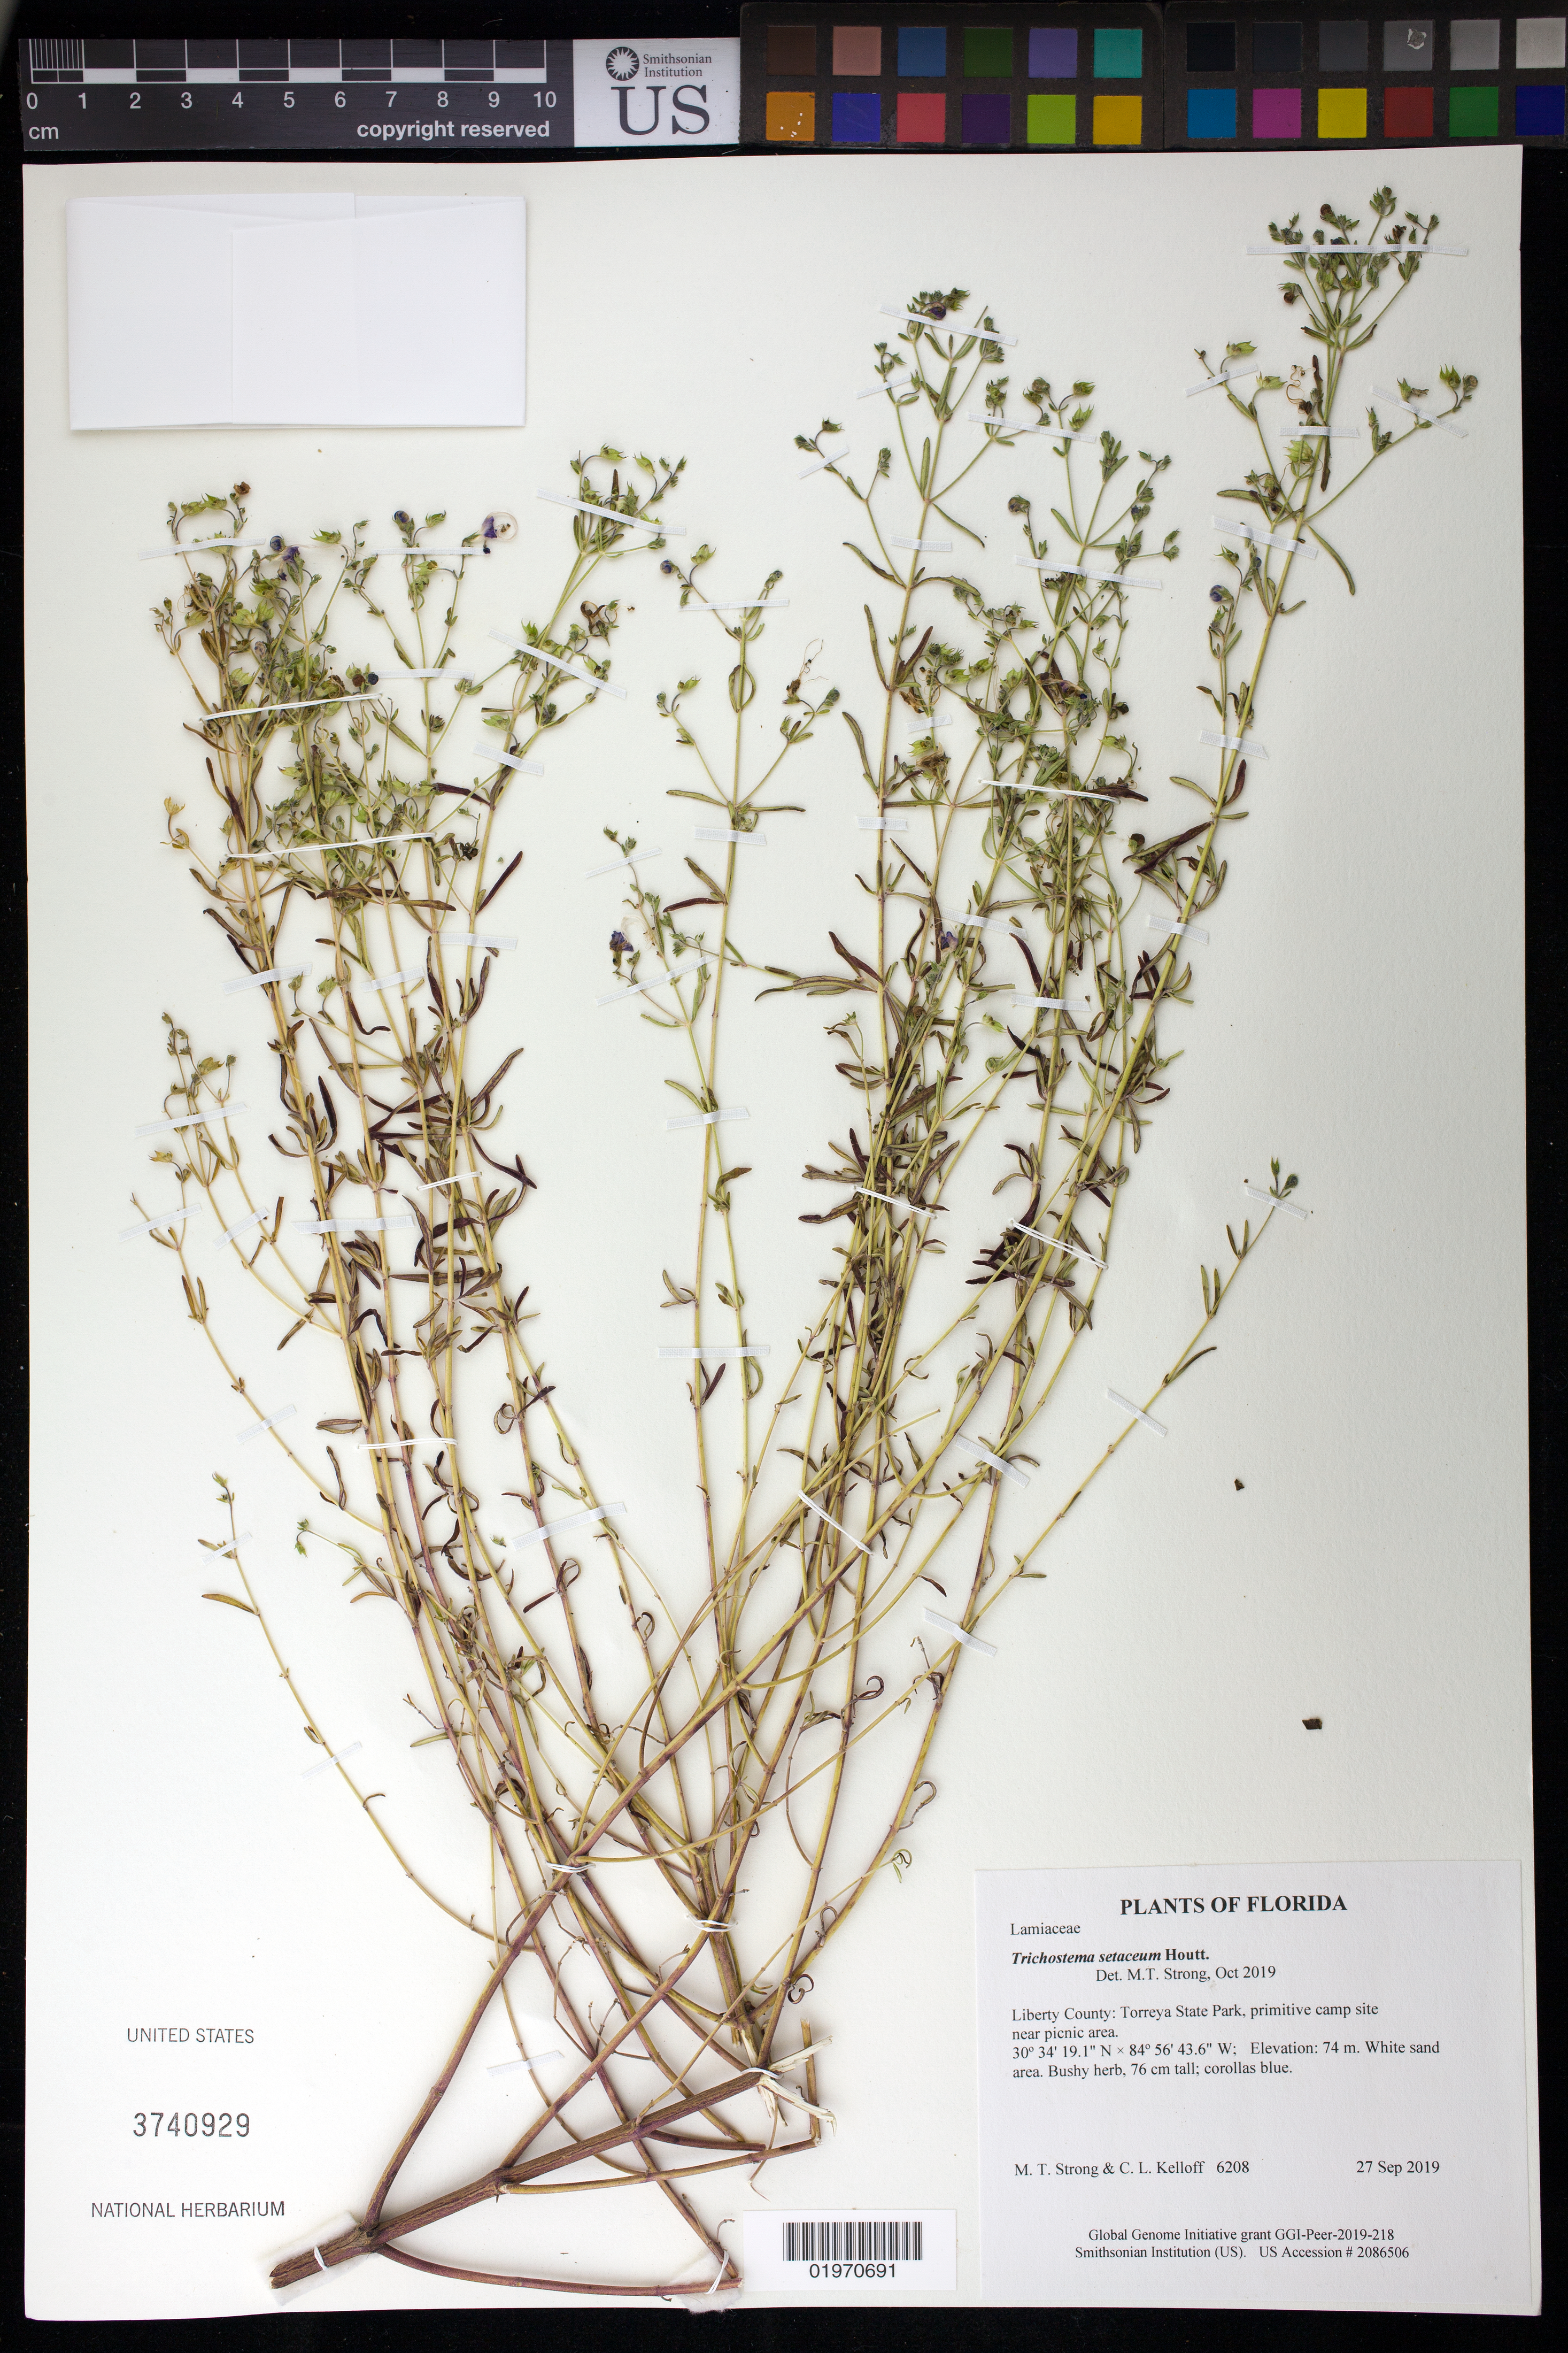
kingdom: Plantae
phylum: Tracheophyta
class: Magnoliopsida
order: Lamiales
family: Lamiaceae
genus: Trichostema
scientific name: Trichostema setaceum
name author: Houtt.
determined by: Strong, Mark T., (BOT), Smithsonian Institution - National Museum of Natural History (UNITED STATES)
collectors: M. T. Strong & C. L. Kelloff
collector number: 6208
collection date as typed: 27 Sep 2019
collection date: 2019-09-27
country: United States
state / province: Florida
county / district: Liberty County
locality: Torreya State Park, primitive camp site near picnic area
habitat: White sand area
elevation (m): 74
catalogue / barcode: US 3740929